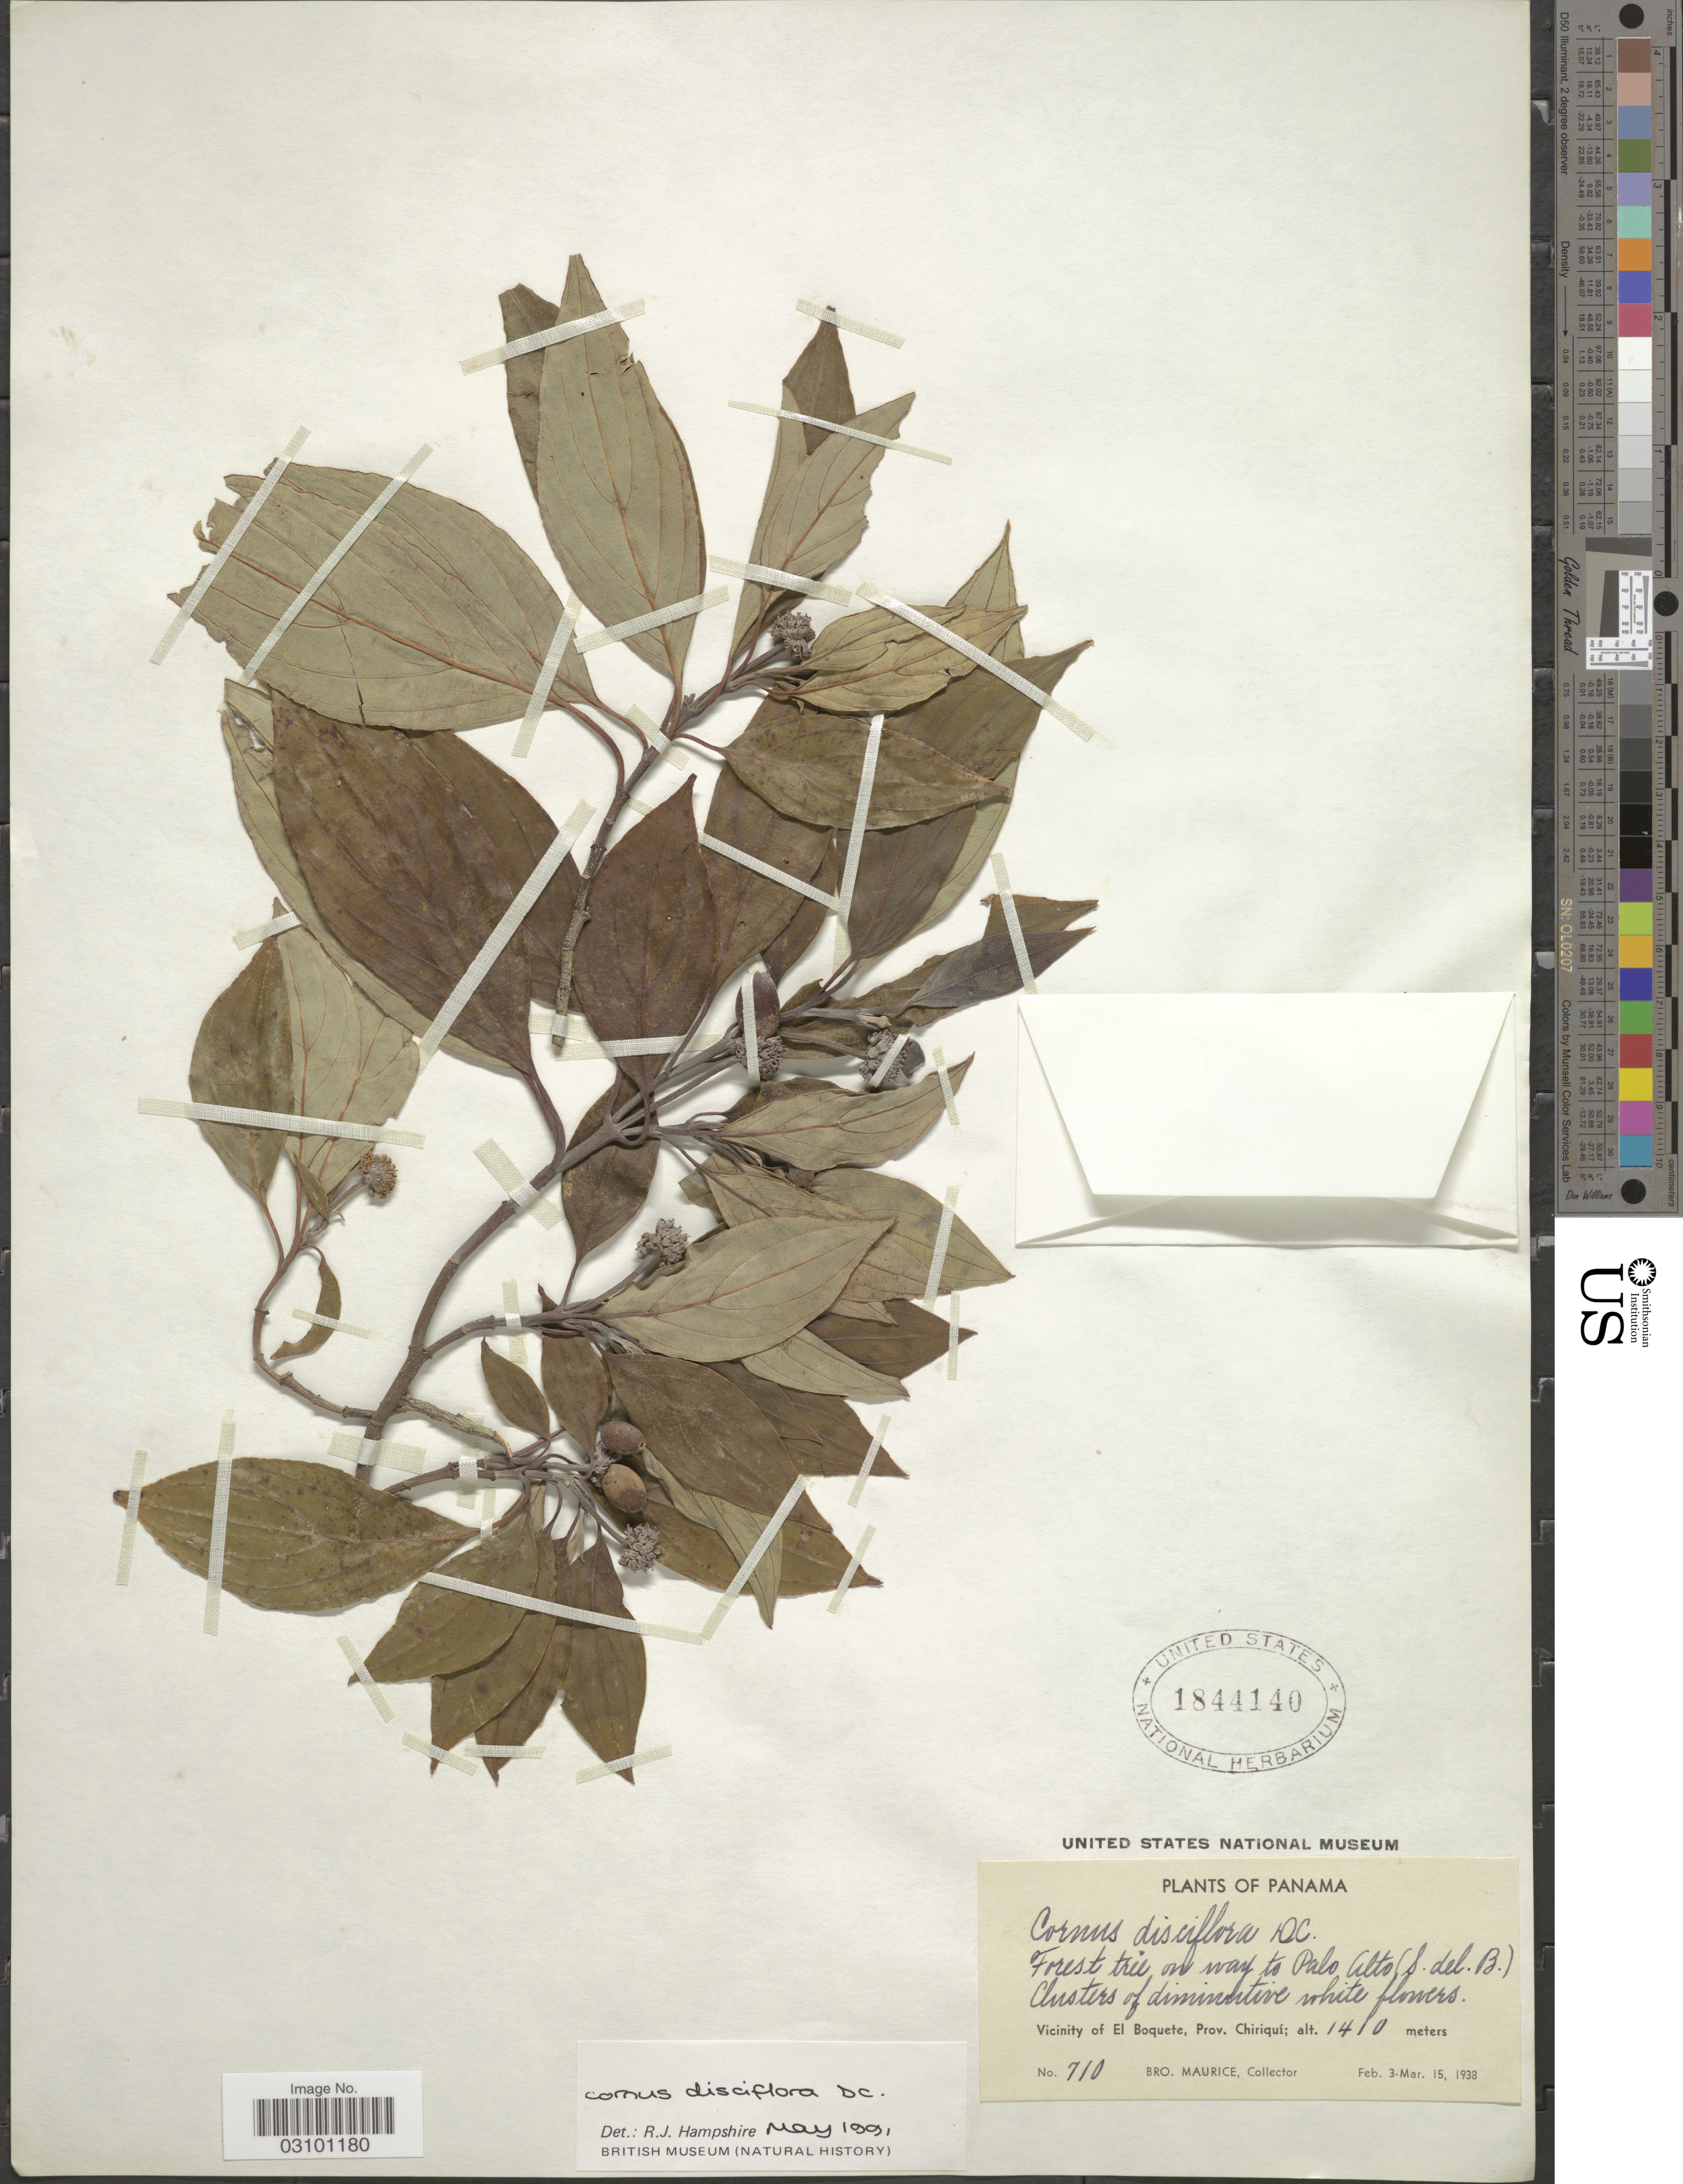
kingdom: Plantae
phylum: Tracheophyta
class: Magnoliopsida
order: Cornales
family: Cornaceae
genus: Cornus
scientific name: Cornus disciflora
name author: Moc. & Sessé ex DC.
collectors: B. Maurice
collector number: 710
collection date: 1938-02-03/1938-03-15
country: Panama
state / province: Chiriqui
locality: Forest tree on way to Palo Alto (S. del B.) Vicinity of El Boquete.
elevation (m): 1410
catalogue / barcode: US 1844140